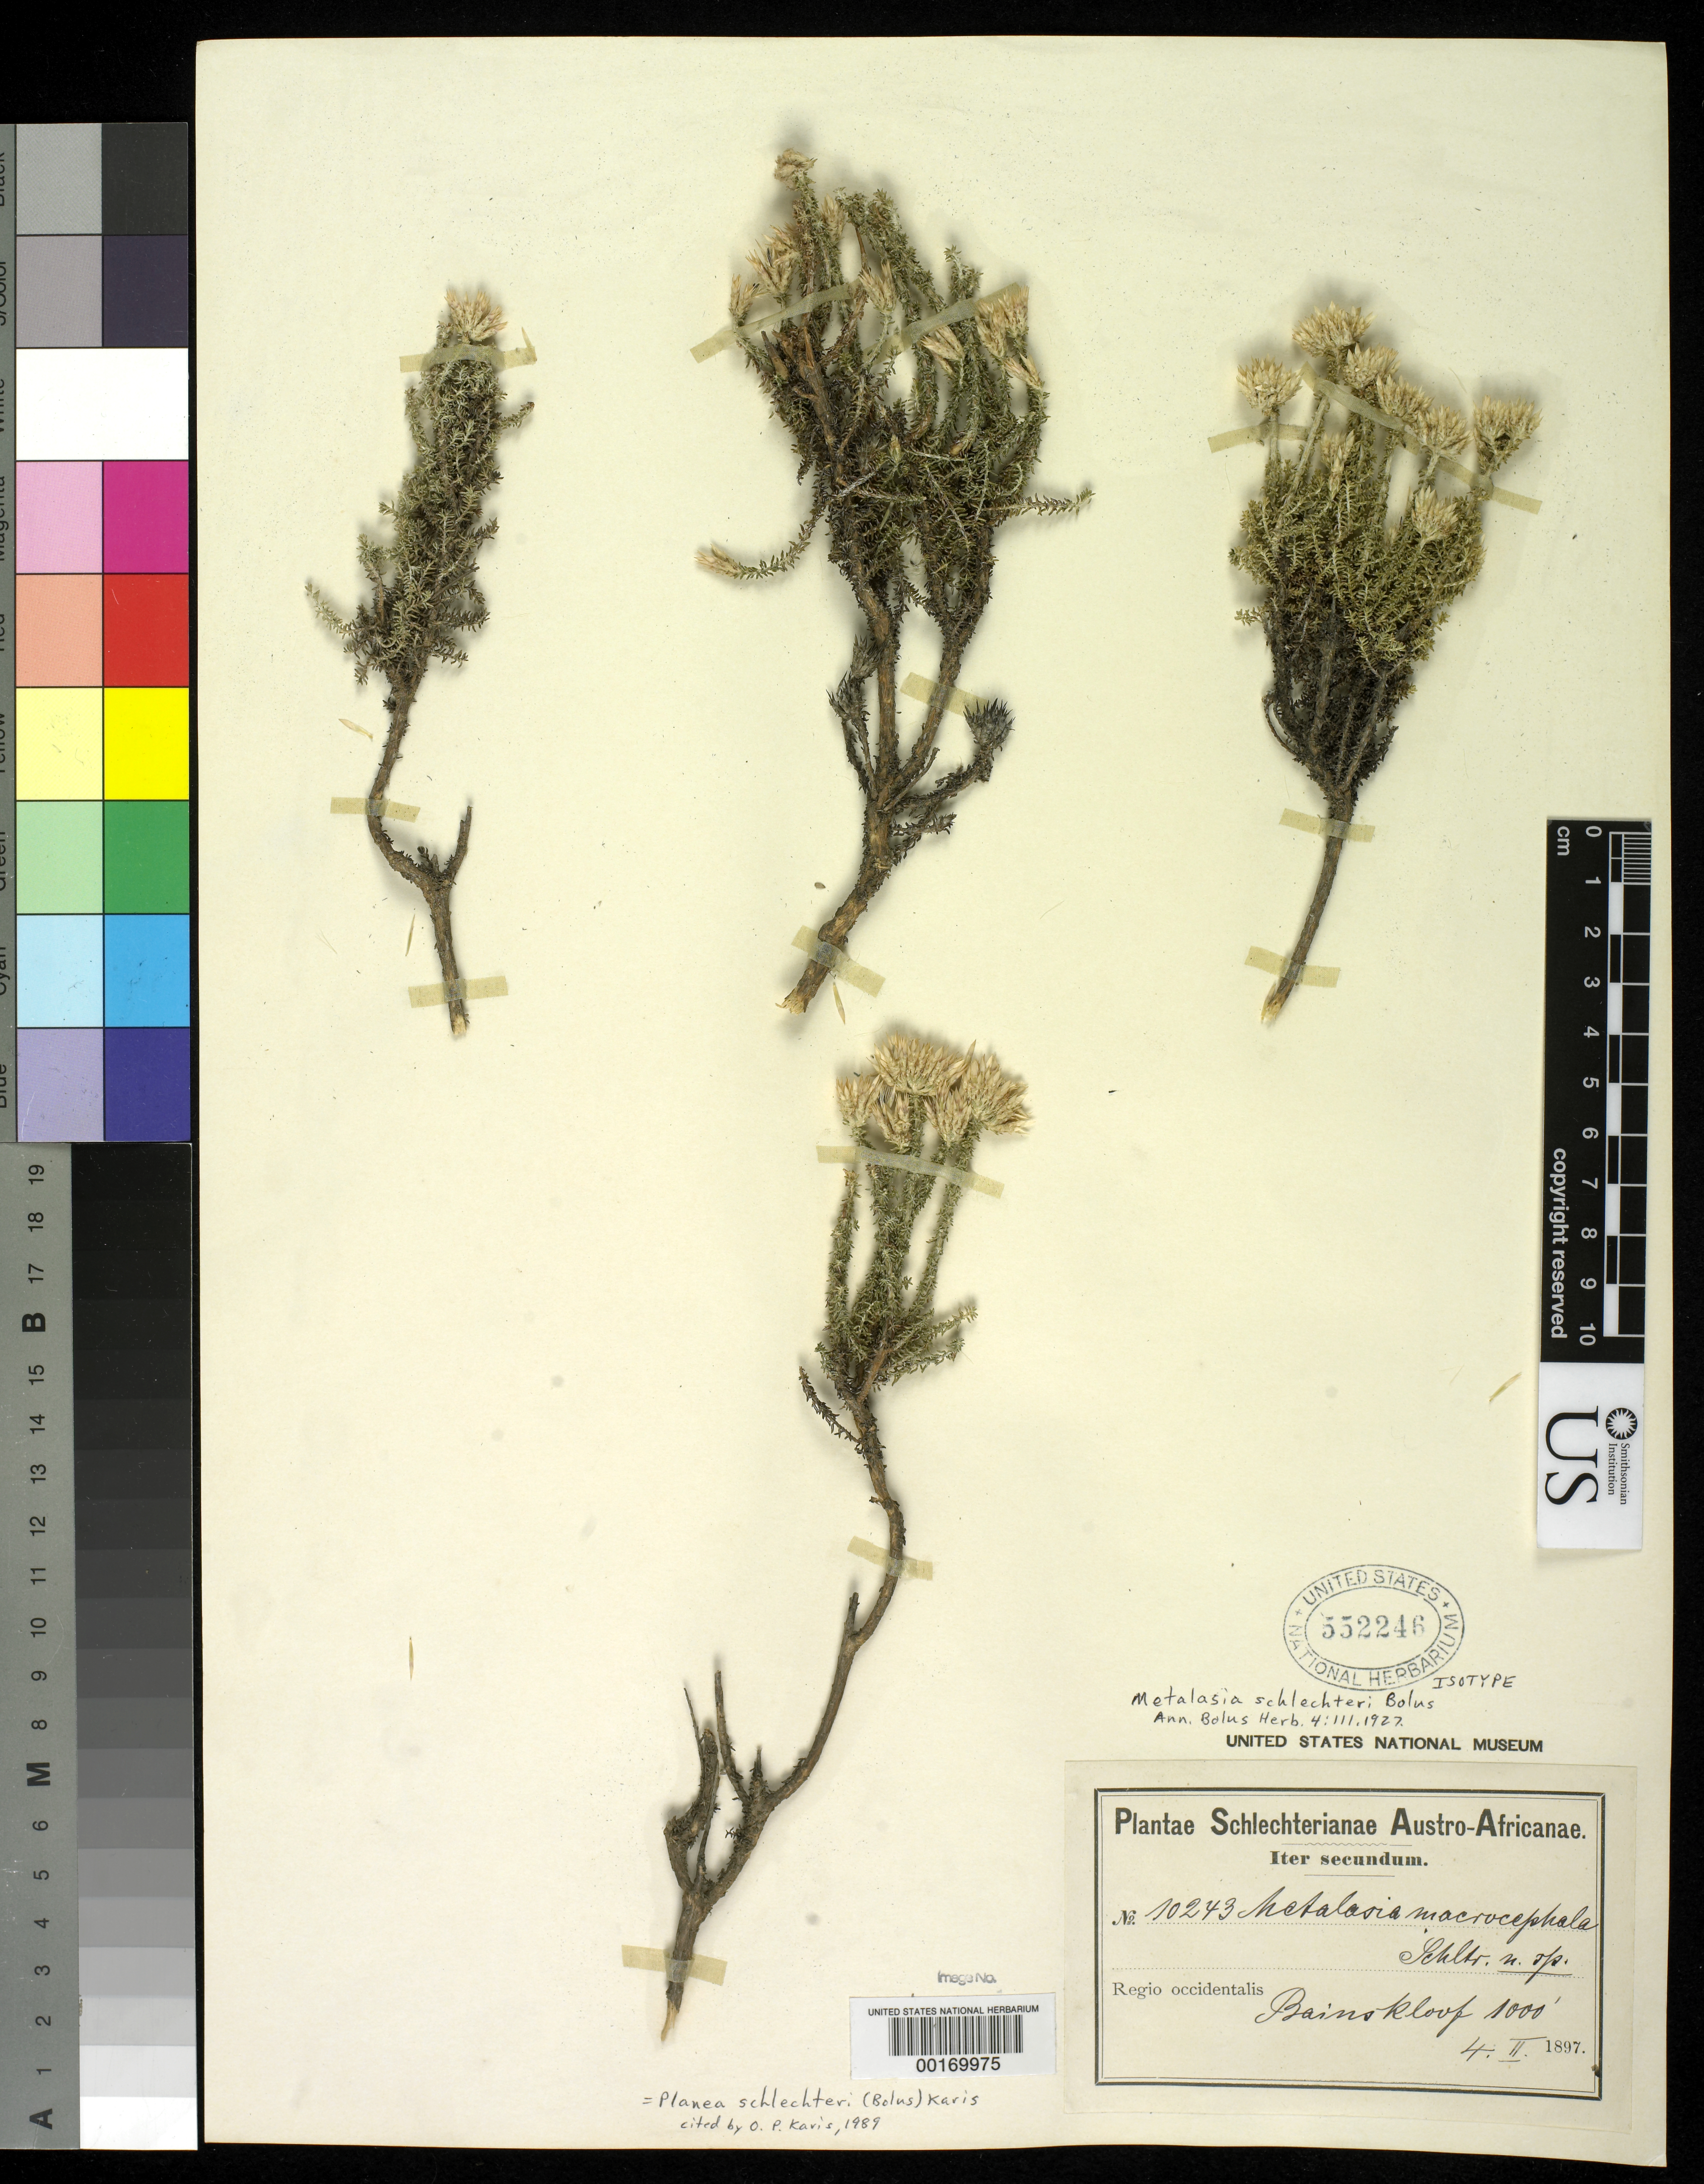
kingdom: Plantae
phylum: Tracheophyta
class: Magnoliopsida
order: Asterales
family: Asteraceae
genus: Metalasia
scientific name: Metalasia schlechteri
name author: Bolus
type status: Isotype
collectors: F. R. R. Schlechter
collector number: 10243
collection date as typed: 04 Feb 1897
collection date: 1897-02-04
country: South Africa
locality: Bainsklovp.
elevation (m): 305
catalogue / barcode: US 552246